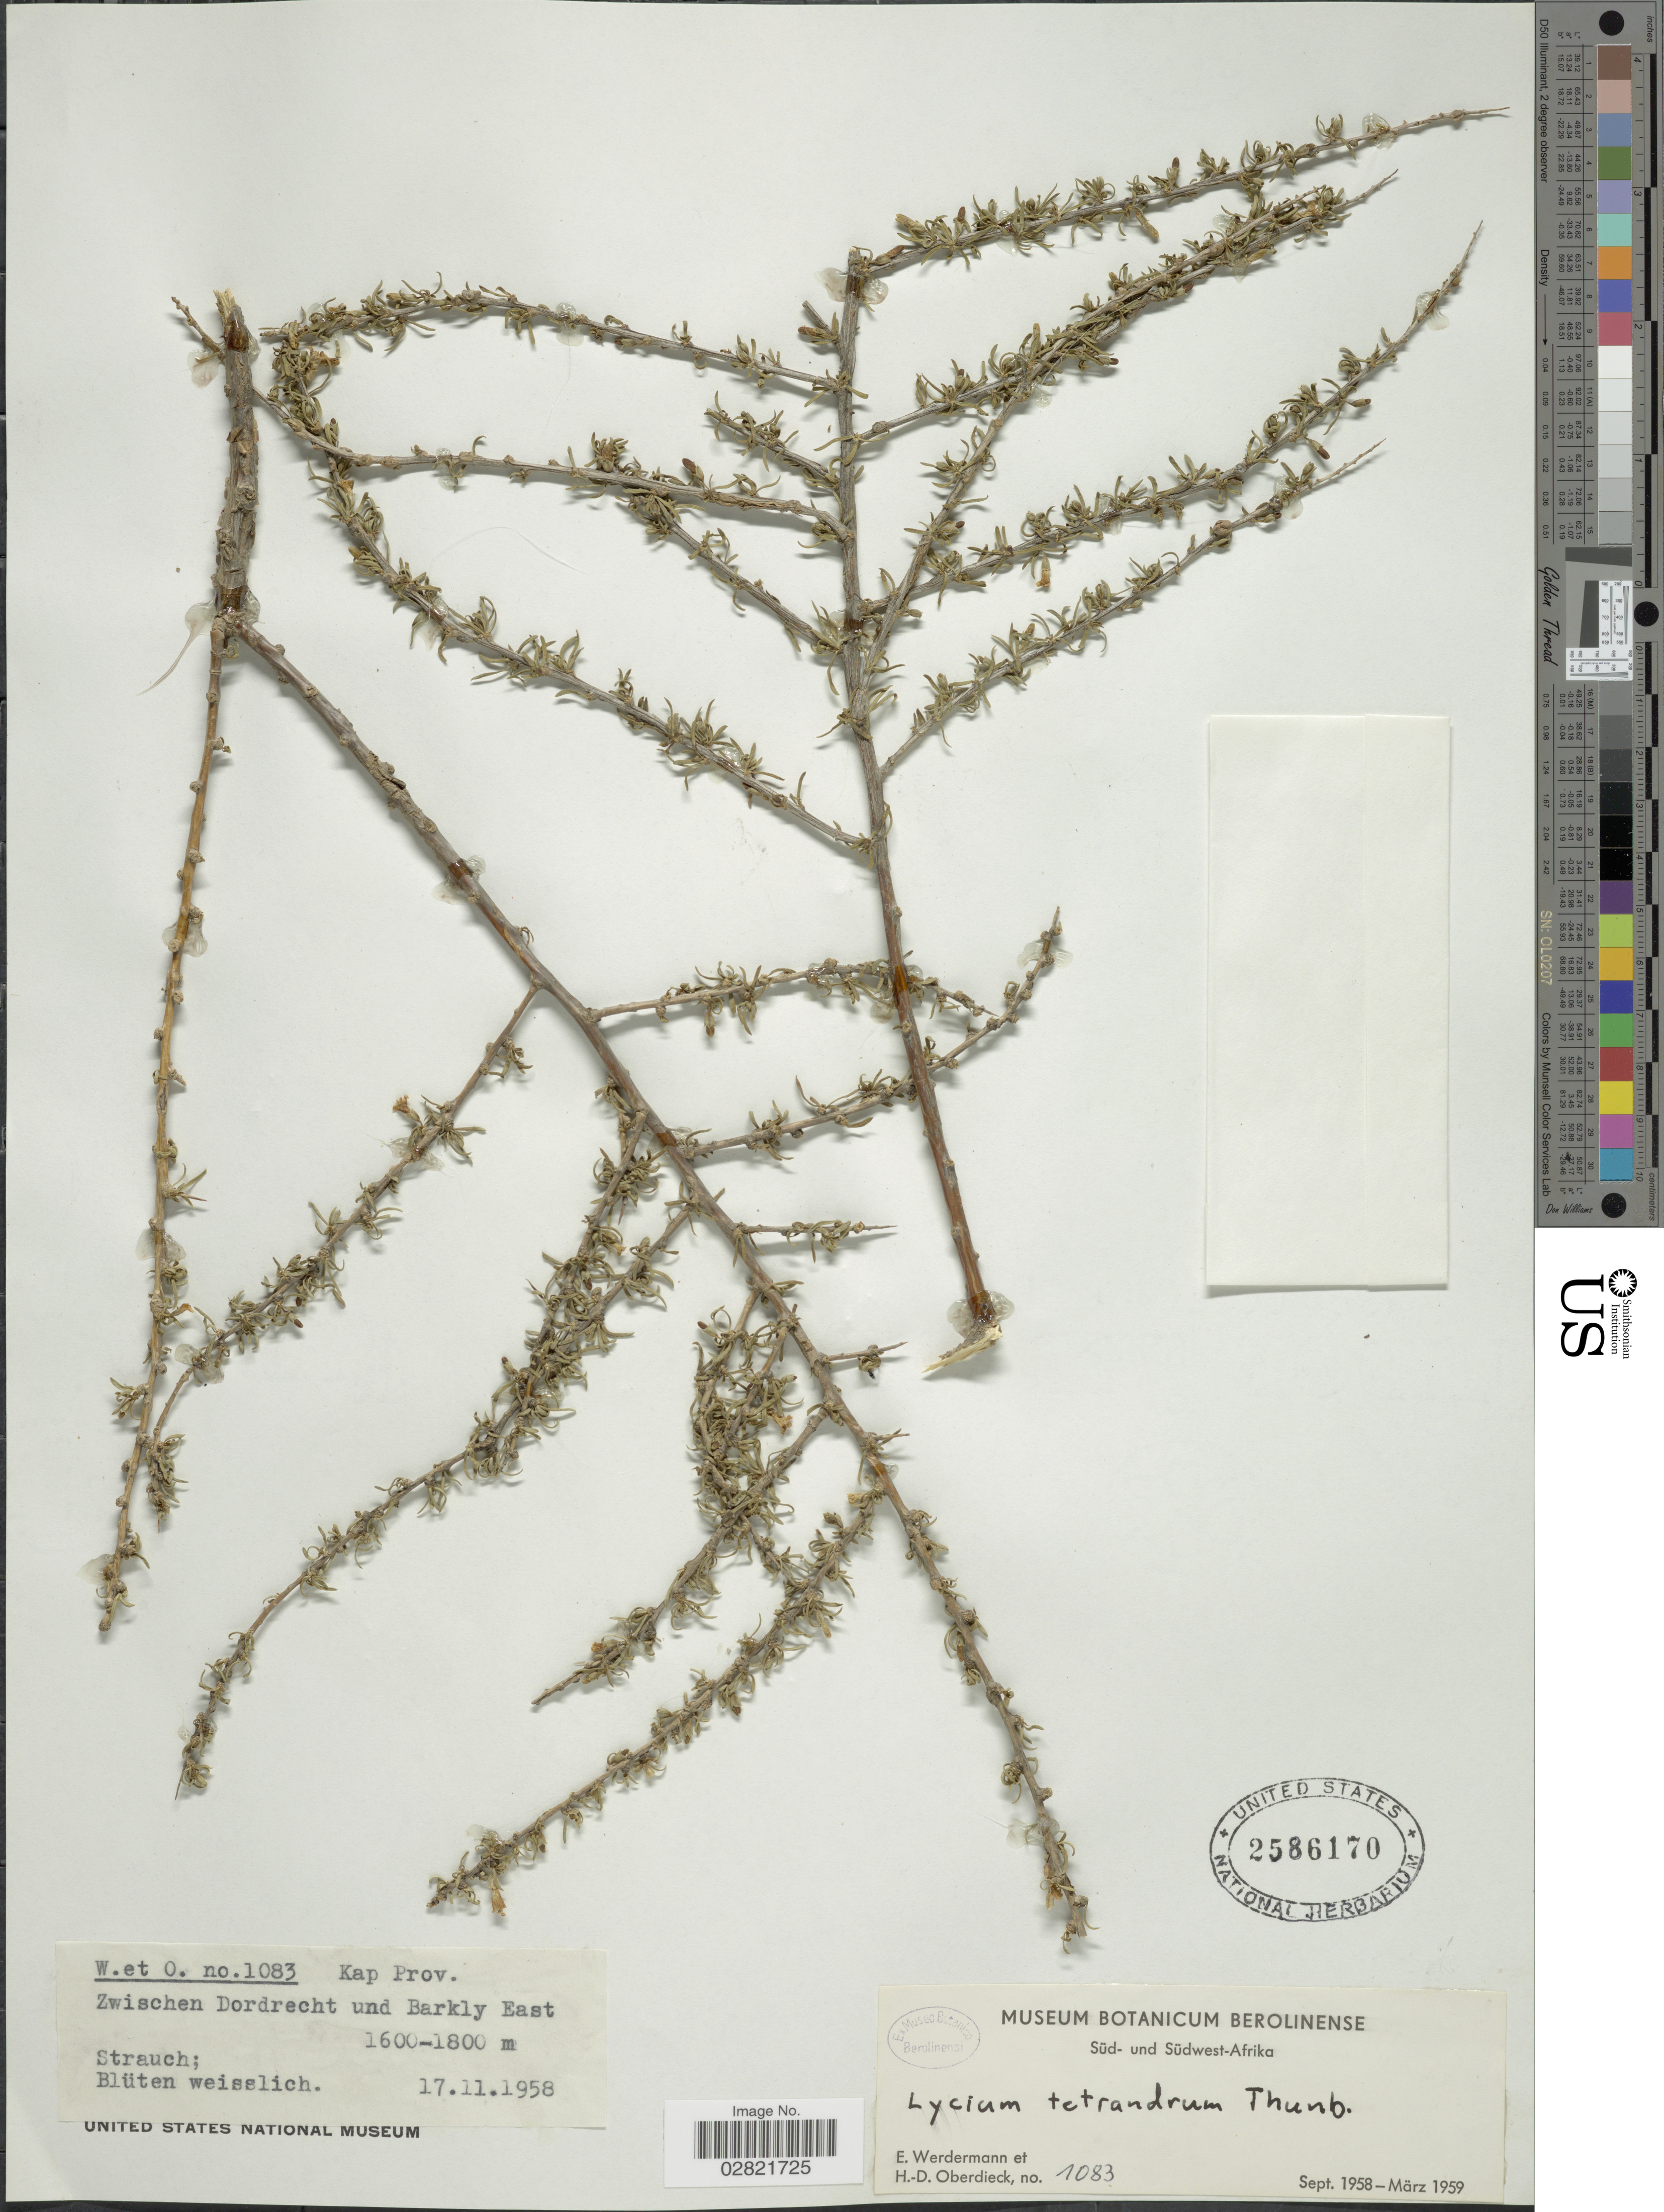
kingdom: Plantae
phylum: Tracheophyta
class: Magnoliopsida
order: Solanales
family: Solanaceae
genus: Lycium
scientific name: Lycium tetrandrum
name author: Thunb.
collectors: E. Werdermann & H. Oberdieck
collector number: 1083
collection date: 1958-11-17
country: South Africa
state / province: Eastern Cape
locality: Kap Prov. Zwischen Dordrecht und Barkley East.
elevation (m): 1600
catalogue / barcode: US 2586170